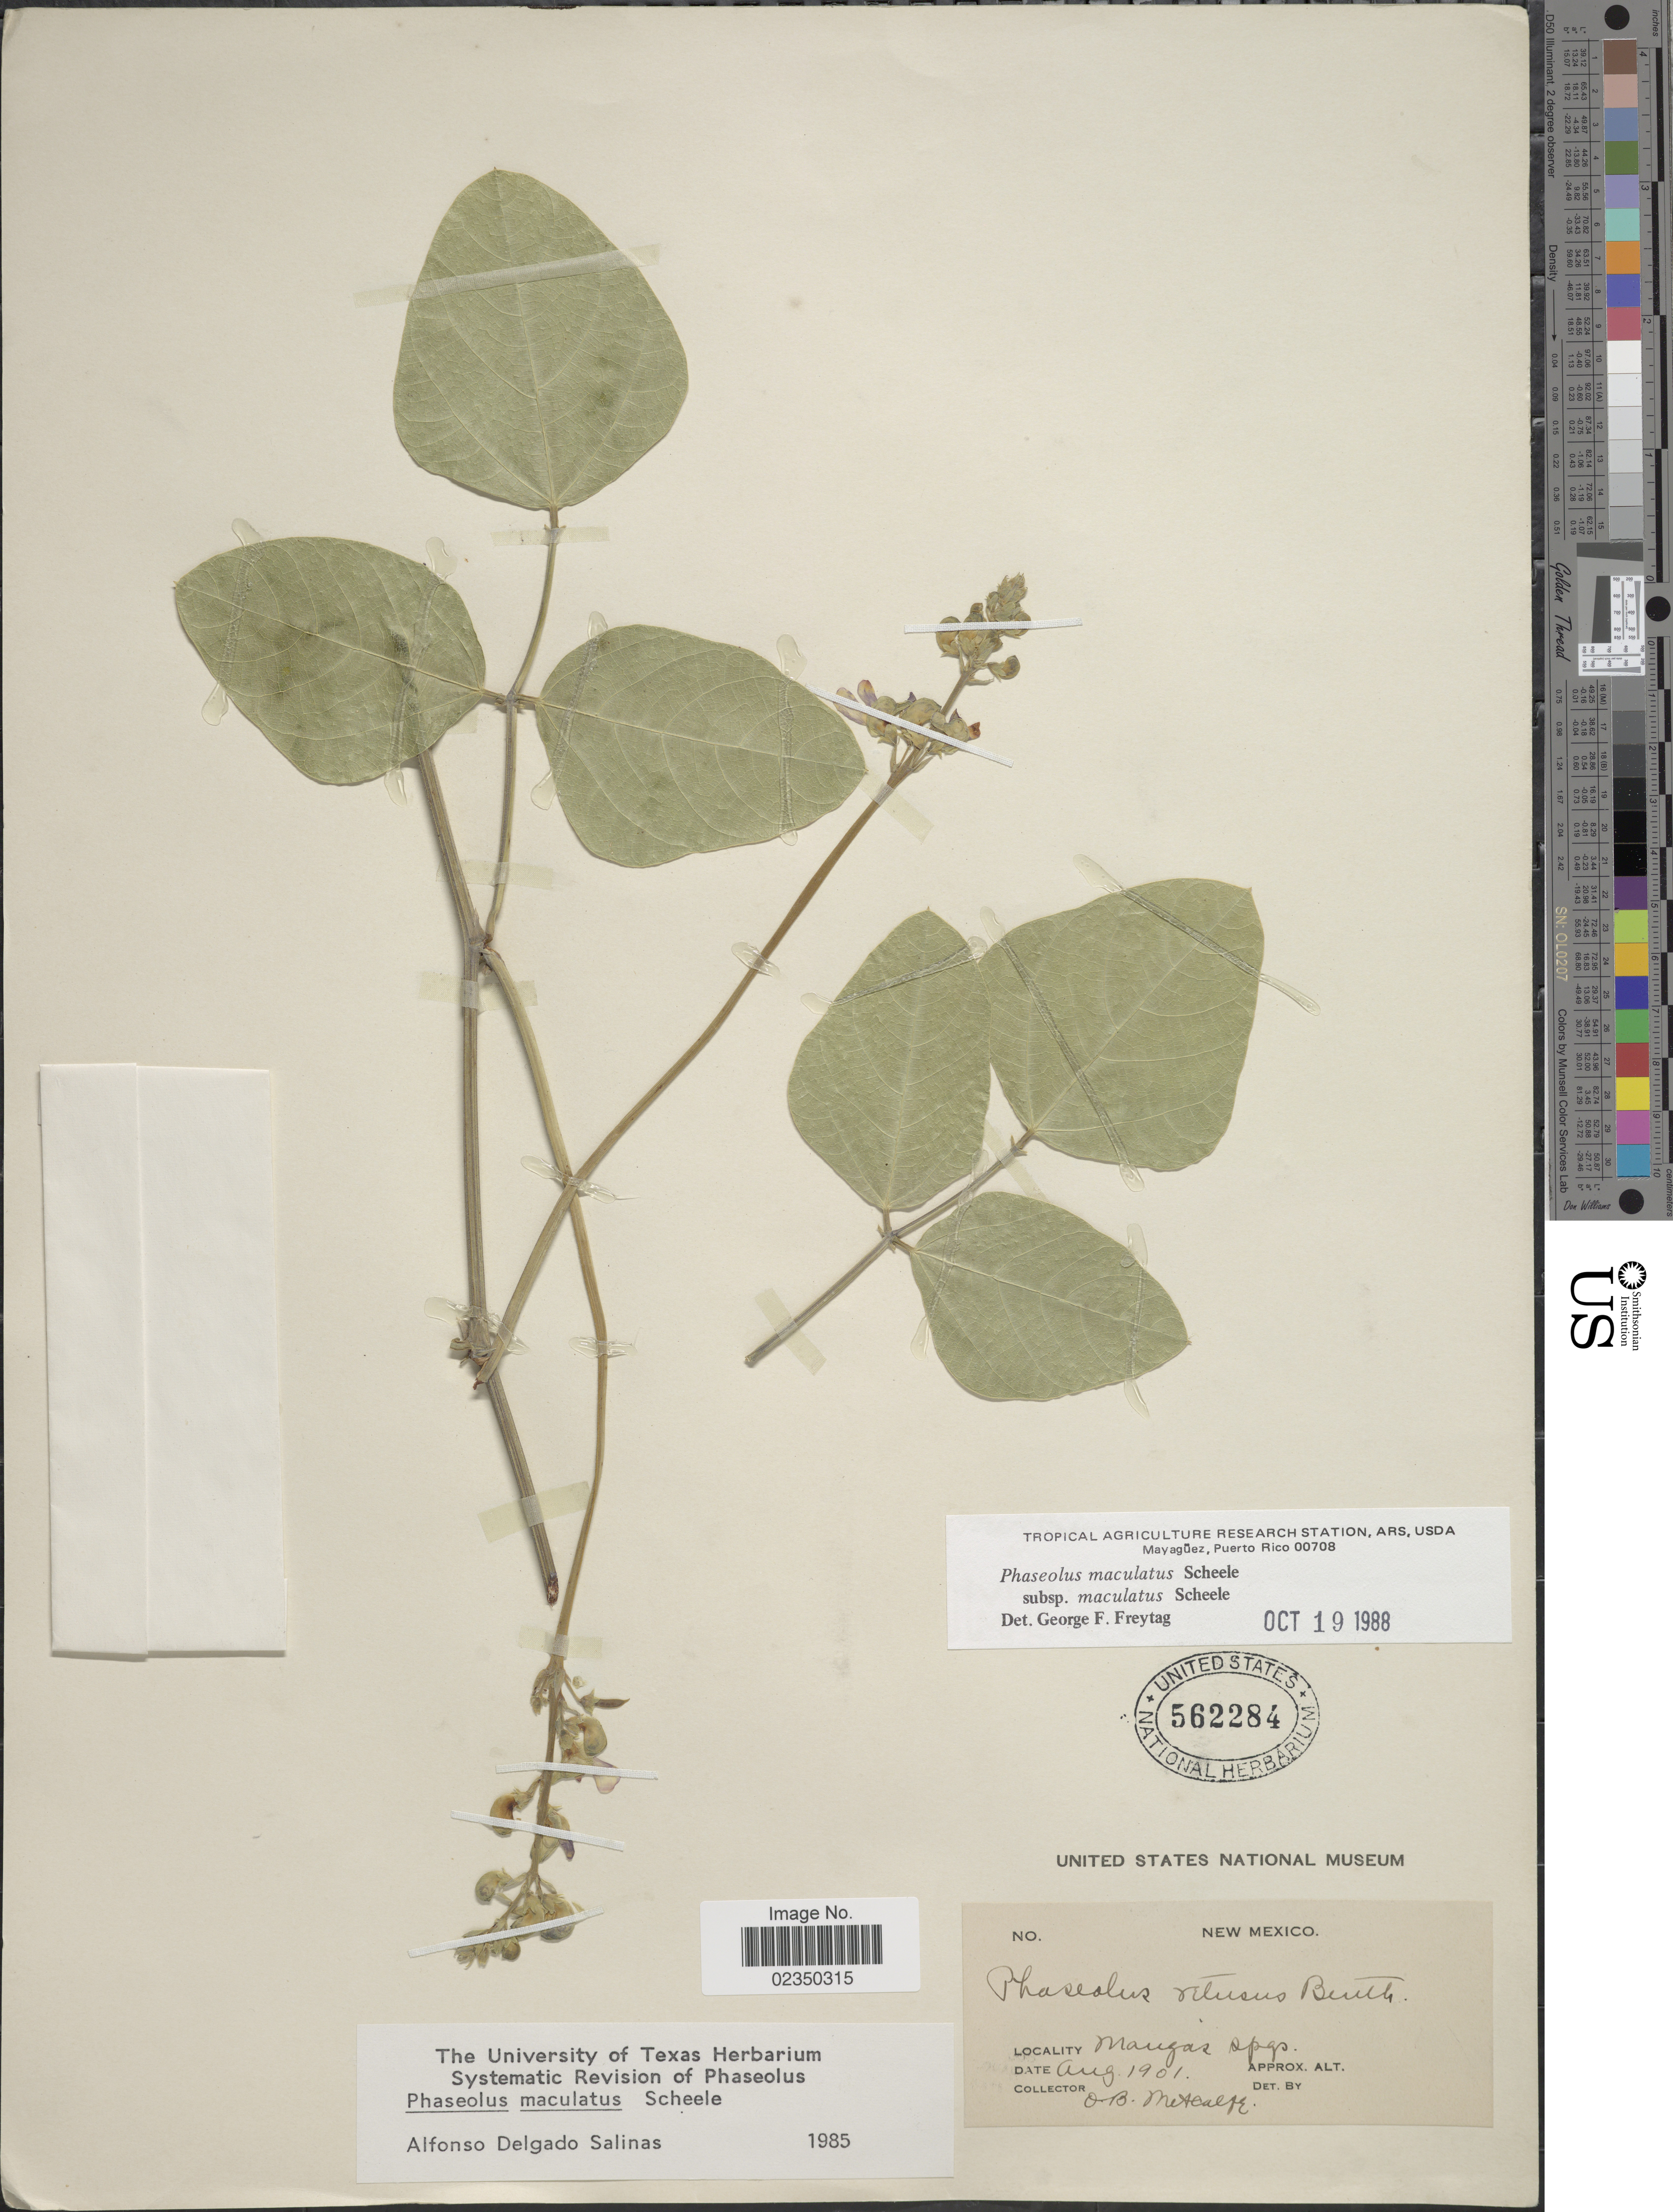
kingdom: Plantae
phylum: Tracheophyta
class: Magnoliopsida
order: Fabales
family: Fabaceae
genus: Phaseolus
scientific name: Phaseolus maculatus subsp. maculatus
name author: Scheele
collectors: O. B. Metcalfe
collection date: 1901-08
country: United States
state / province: New Mexico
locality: Mangas Spgs.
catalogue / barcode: US 562284